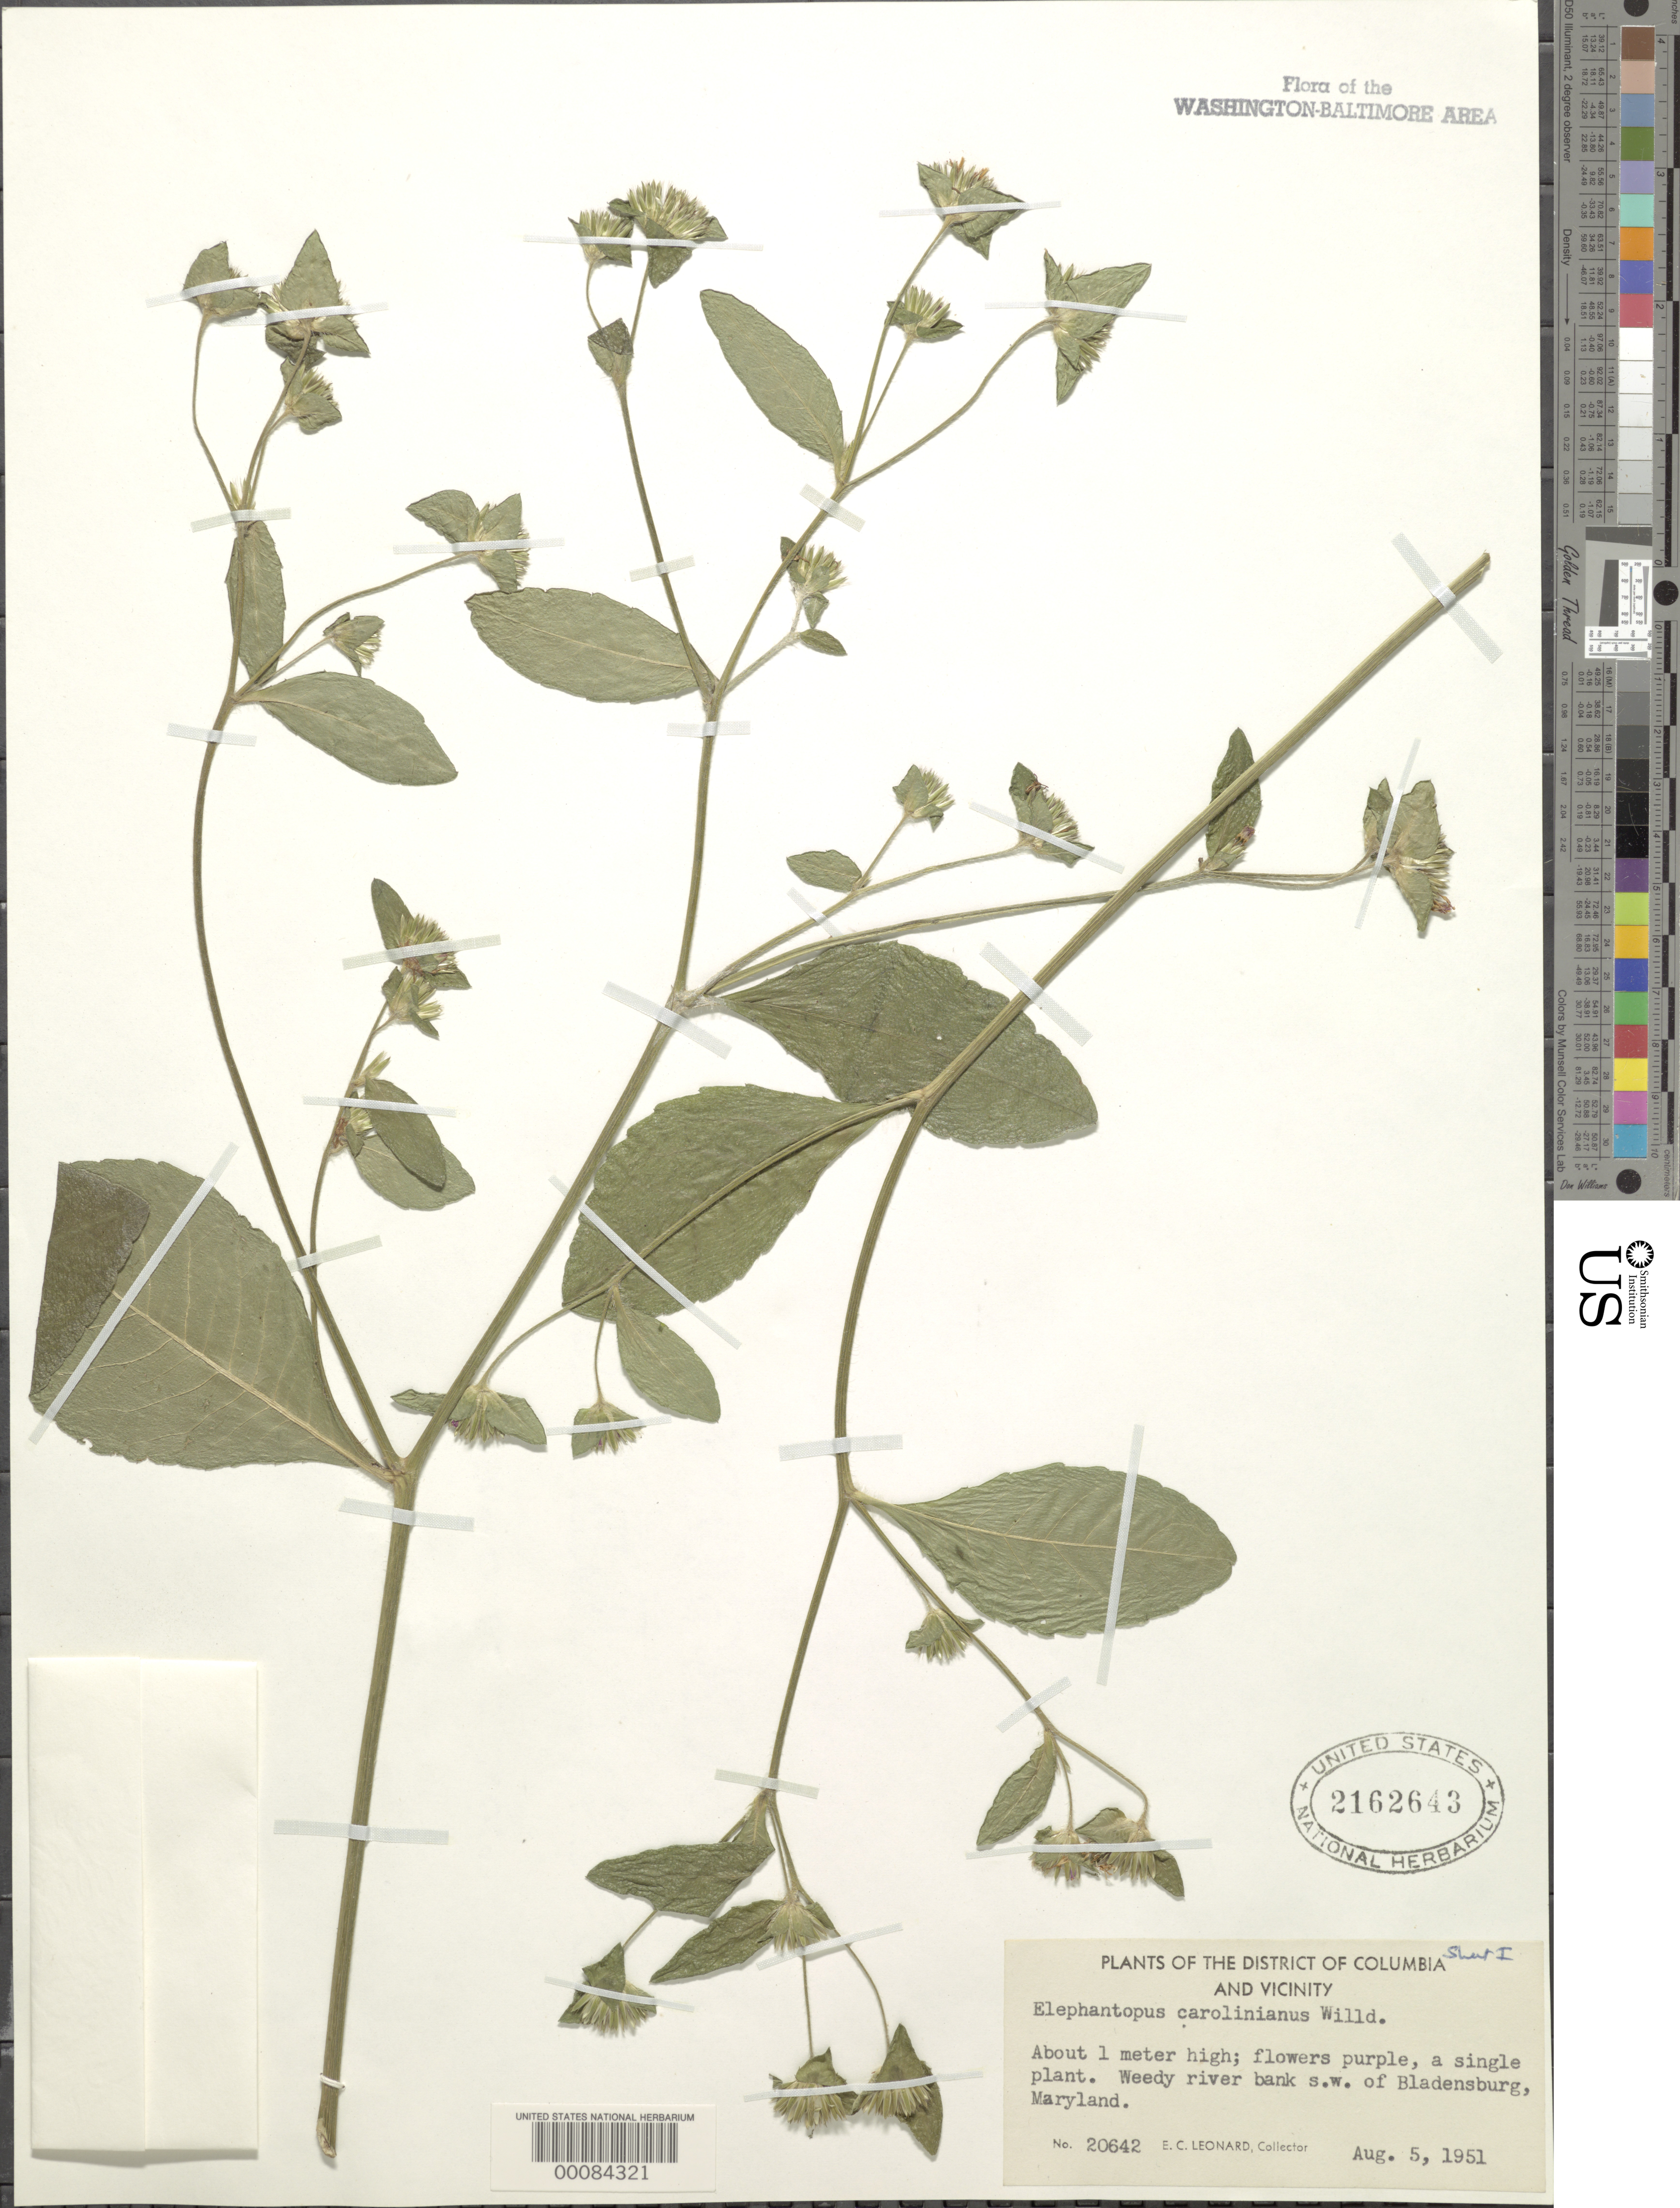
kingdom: Plantae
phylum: Tracheophyta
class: Magnoliopsida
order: Asterales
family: Asteraceae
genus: Elephantopus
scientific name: Elephantopus carolinianus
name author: Raeusch.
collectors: E. C. Leonard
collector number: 20642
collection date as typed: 05 Aug 1951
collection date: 1951-08-05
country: United States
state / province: Maryland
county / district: Prince George's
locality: southwest of Bladensburg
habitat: Weedy river bank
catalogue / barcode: US 2162643